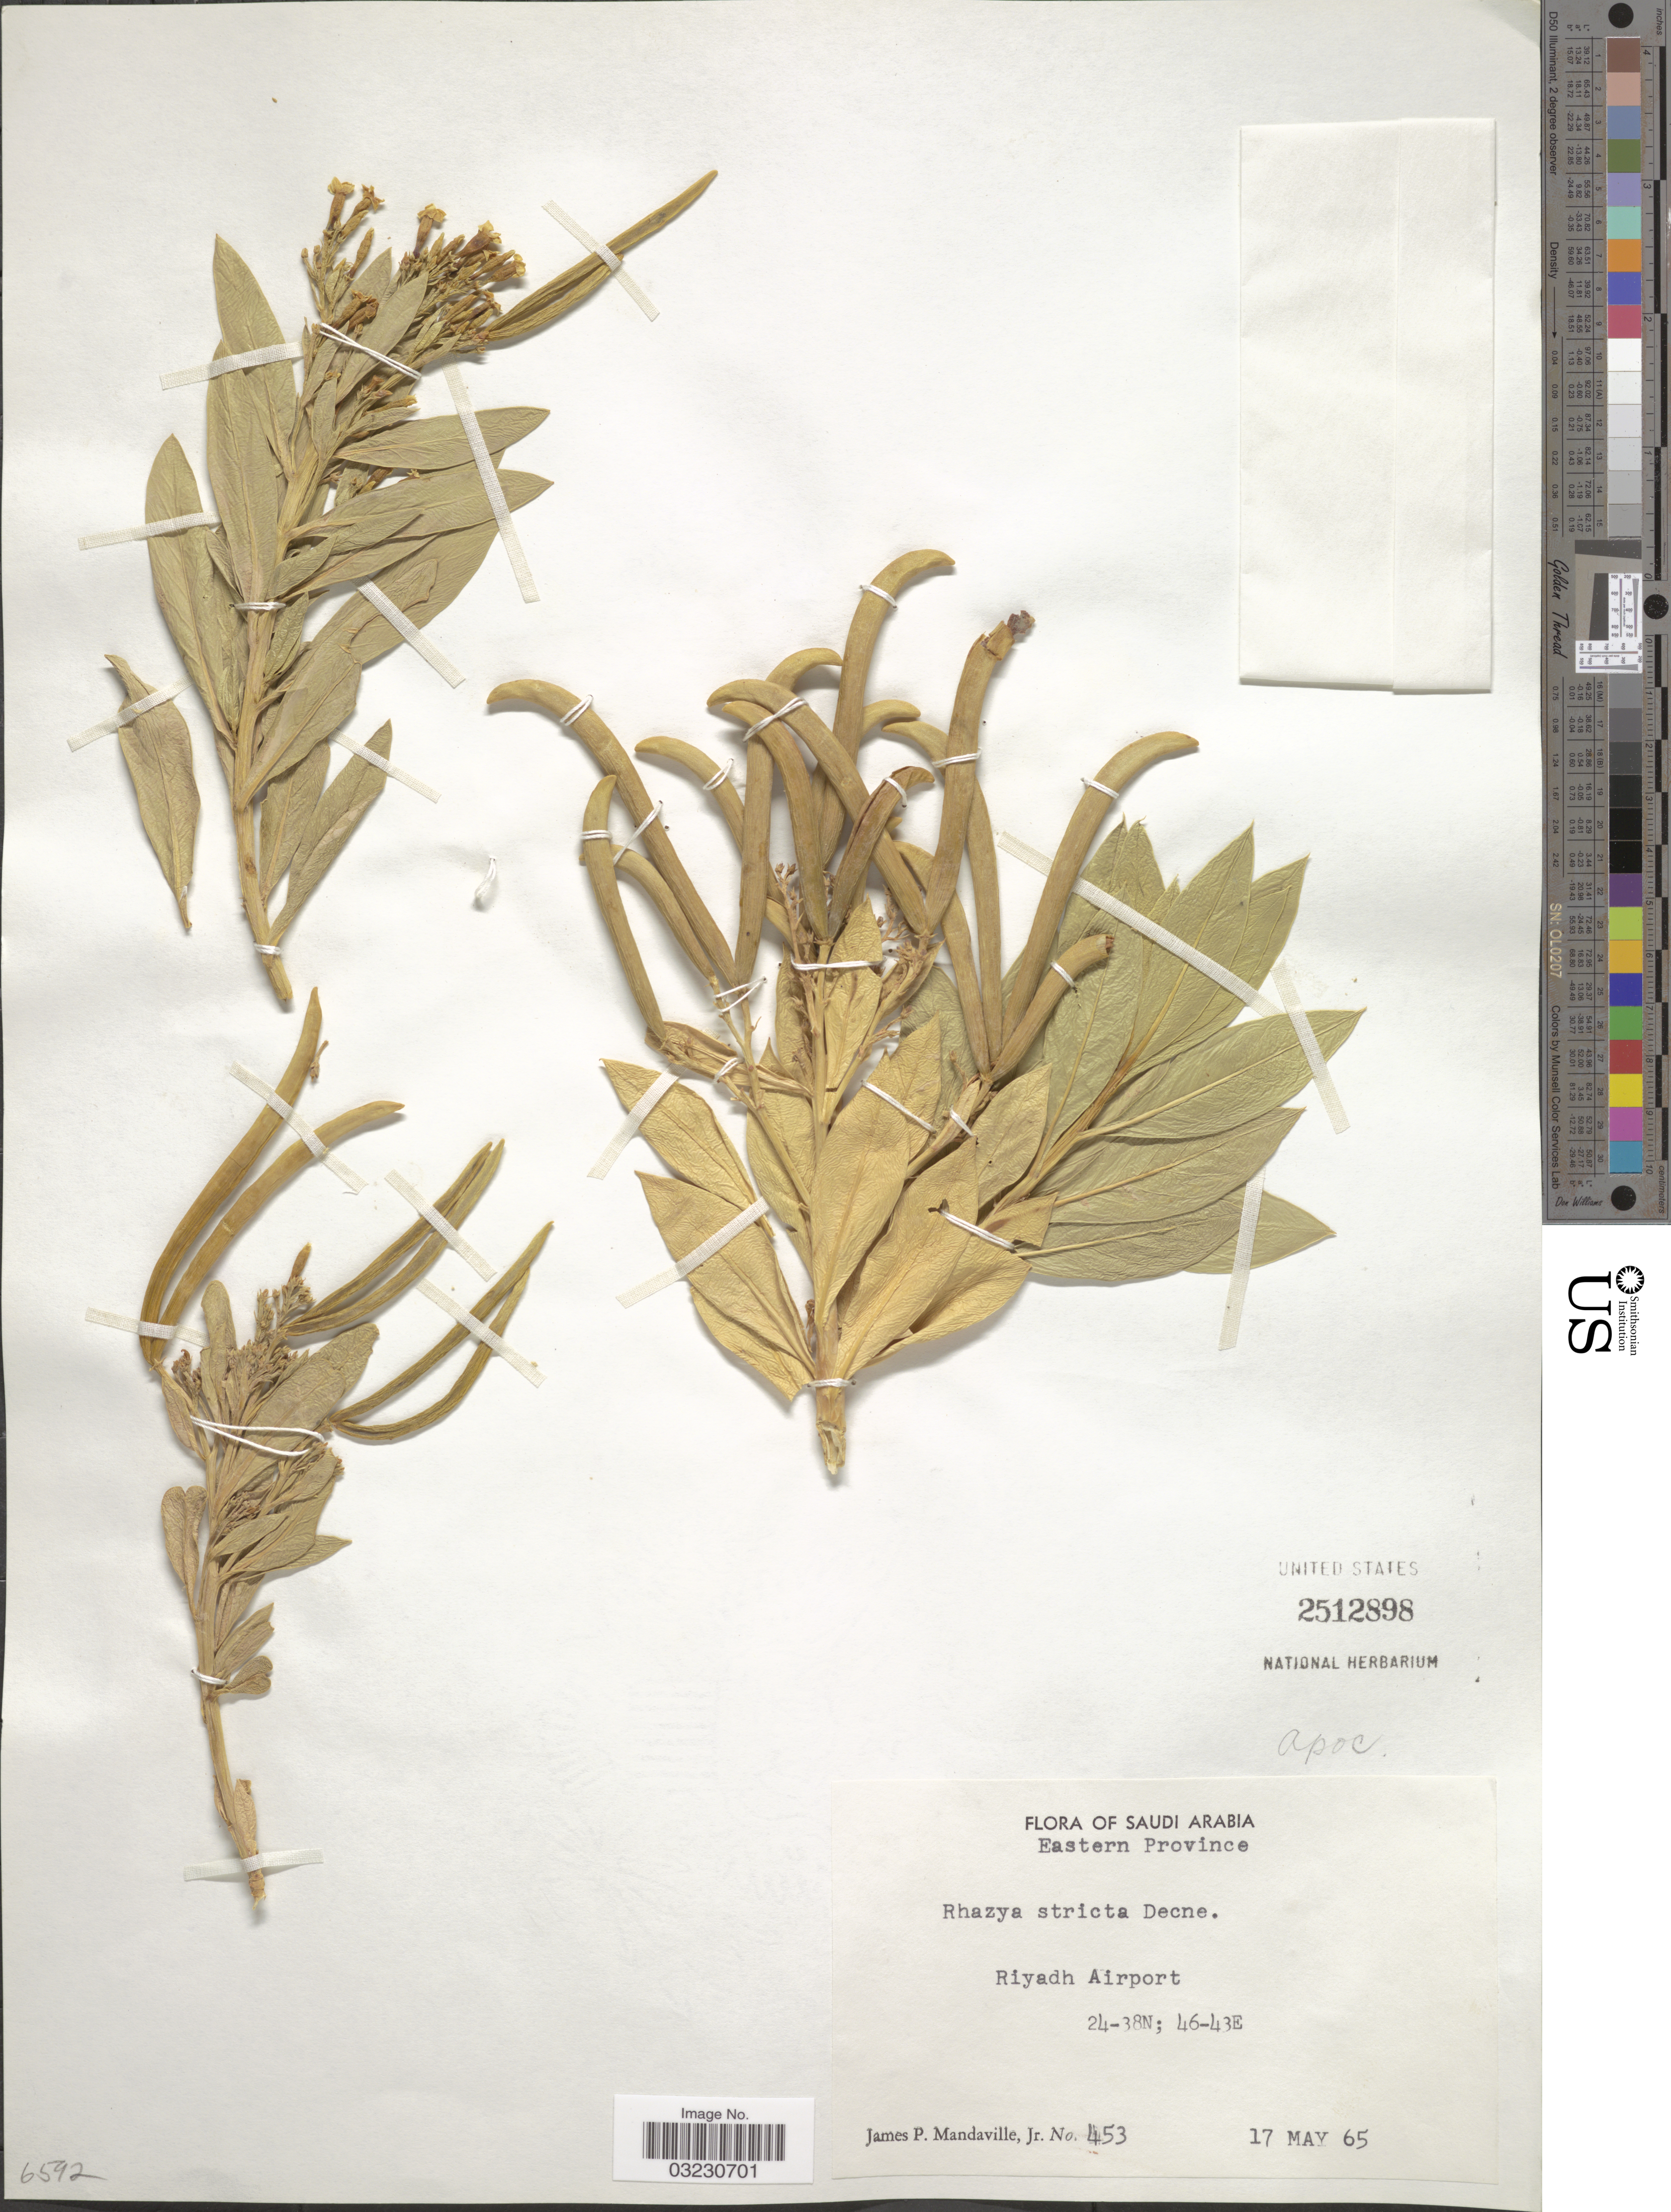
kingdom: Plantae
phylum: Tracheophyta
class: Magnoliopsida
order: Gentianales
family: Apocynaceae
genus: Rhazya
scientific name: Rhazya stricta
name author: Decne.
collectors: J. Mandaville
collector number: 453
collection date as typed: Transcribed d/m/y: 17/5/65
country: Saudi Arabia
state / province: Ash Sharqiyah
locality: Eastern Province, Riyadh Airport.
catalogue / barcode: US 2512898